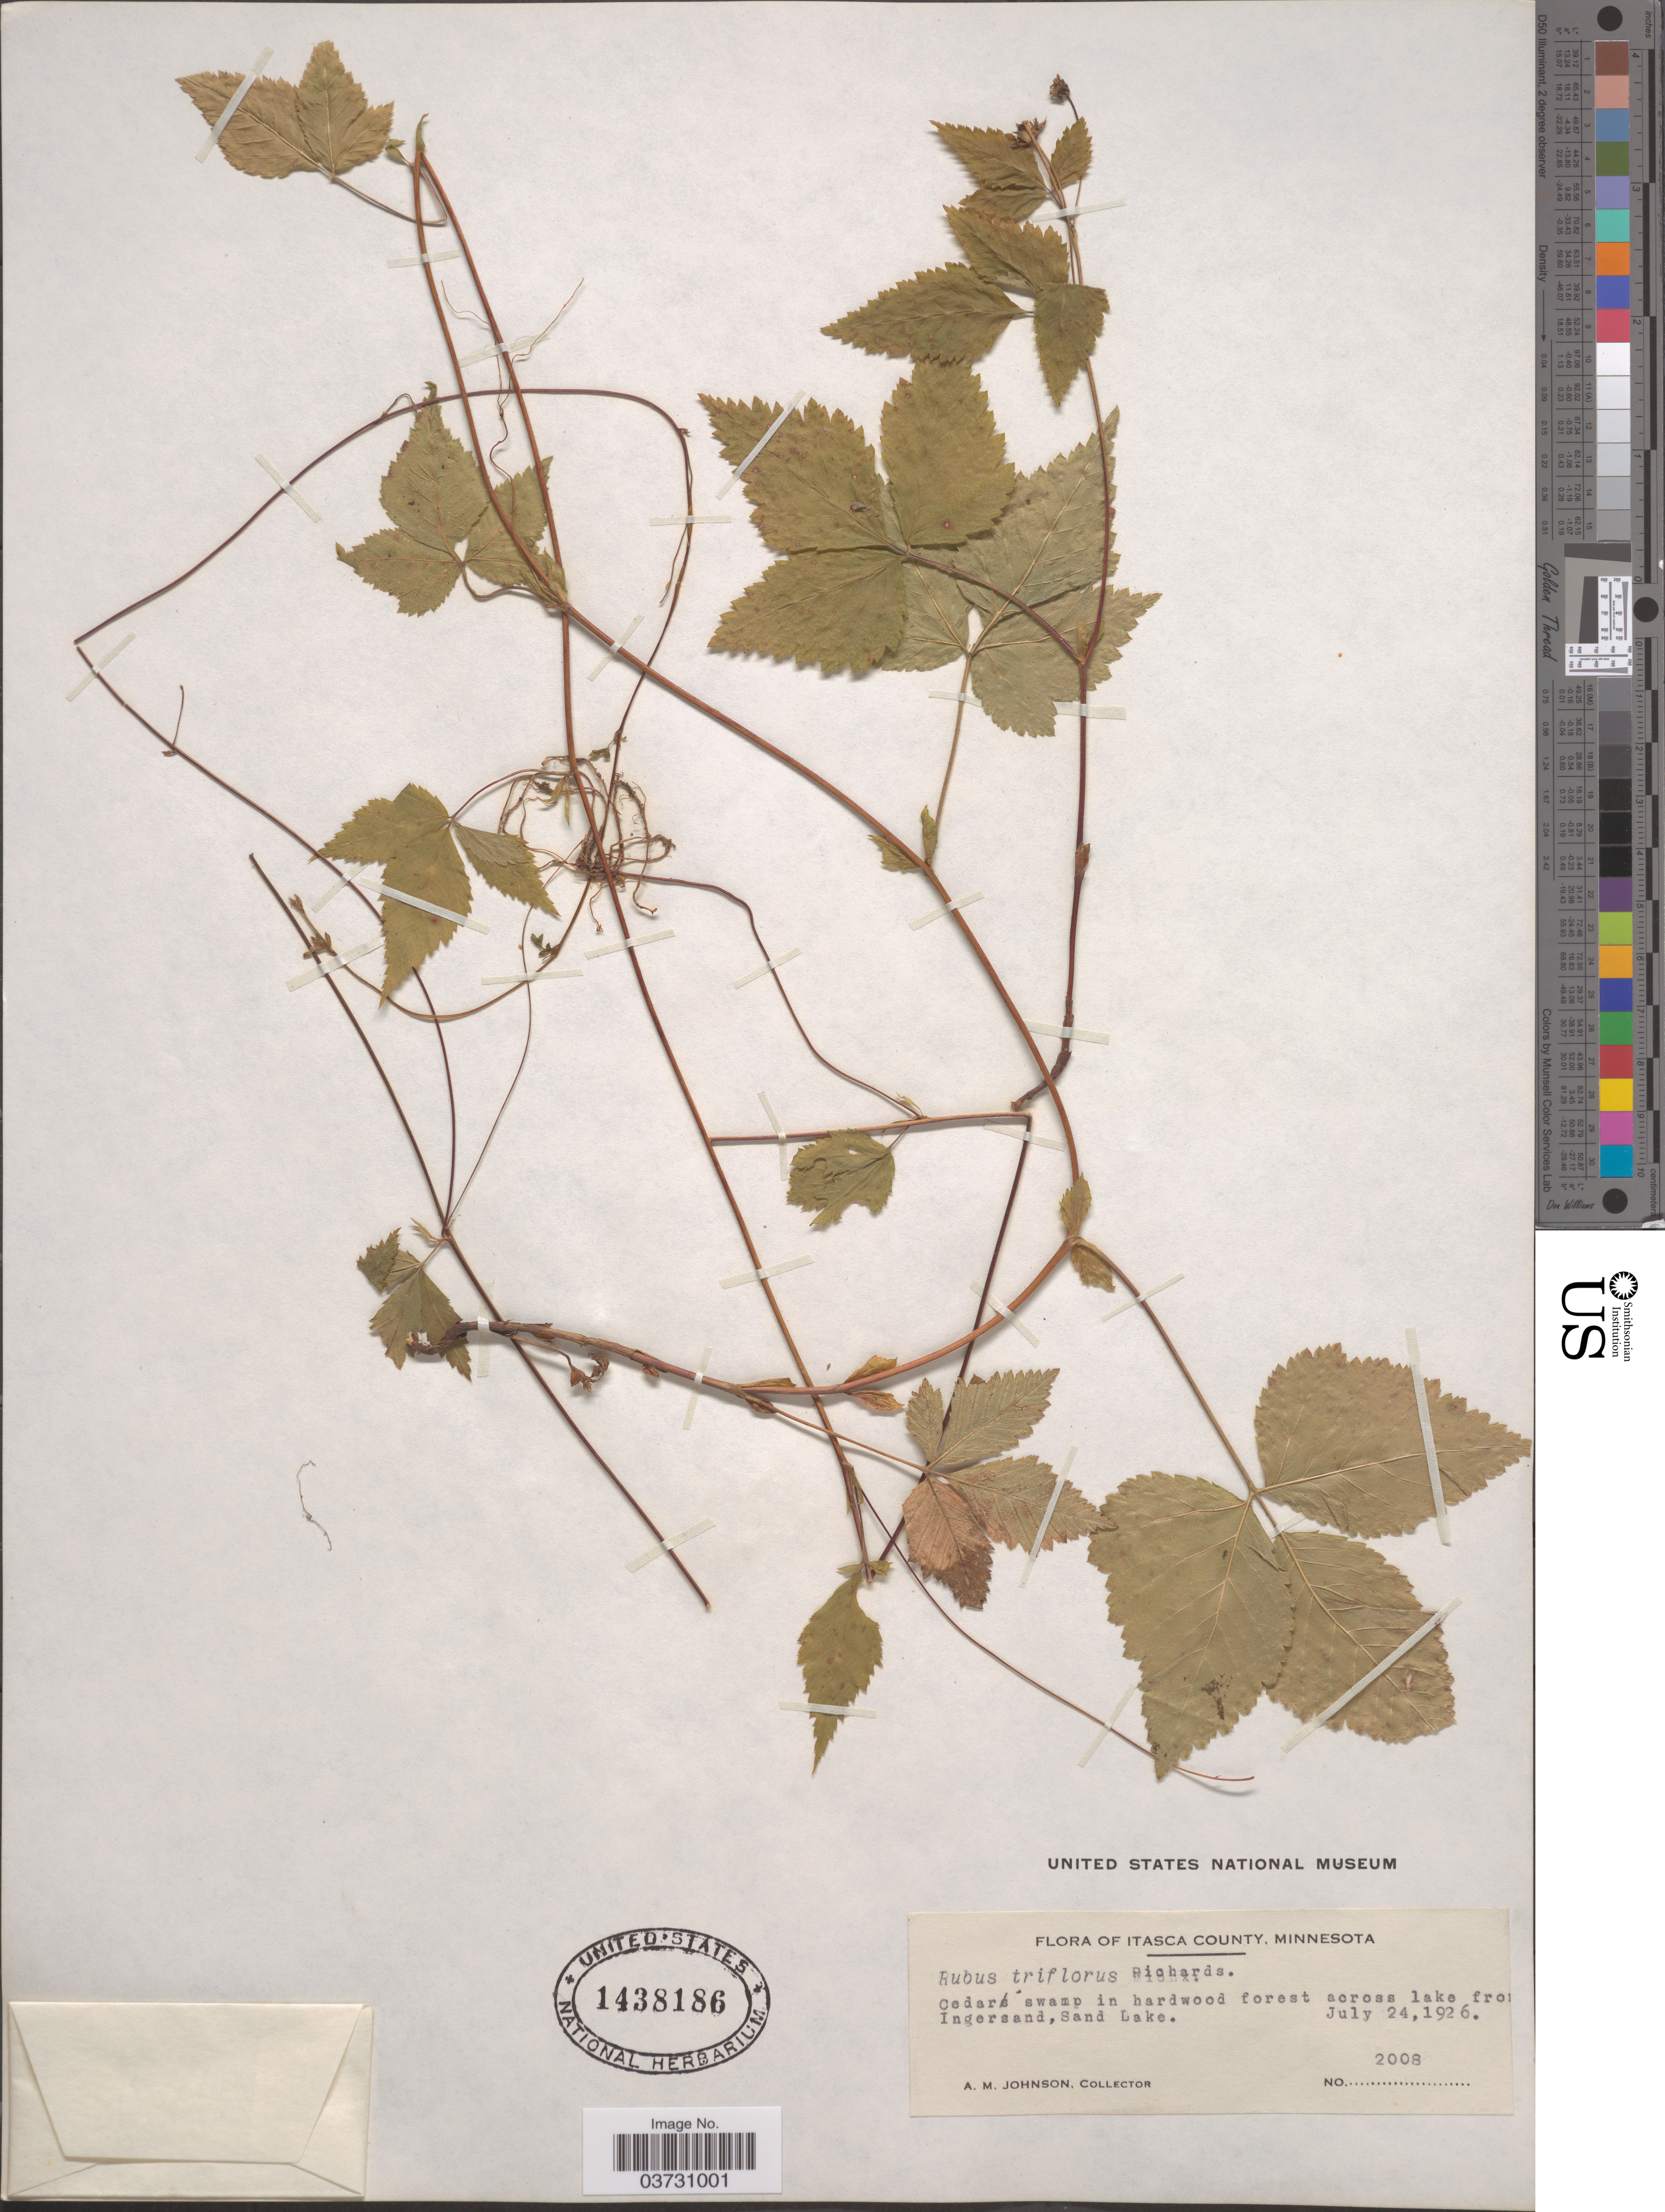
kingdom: Plantae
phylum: Tracheophyta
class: Magnoliopsida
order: Rosales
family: Rosaceae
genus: Rubus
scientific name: Rubus pubescens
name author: Raf.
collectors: A. M. Johnson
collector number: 2008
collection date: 1926-07-24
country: United States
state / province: Minnesota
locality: Itasca County. Cedar swamp in hardwood forest across lake from Ingersand, Sand Lake.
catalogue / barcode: US 1438186